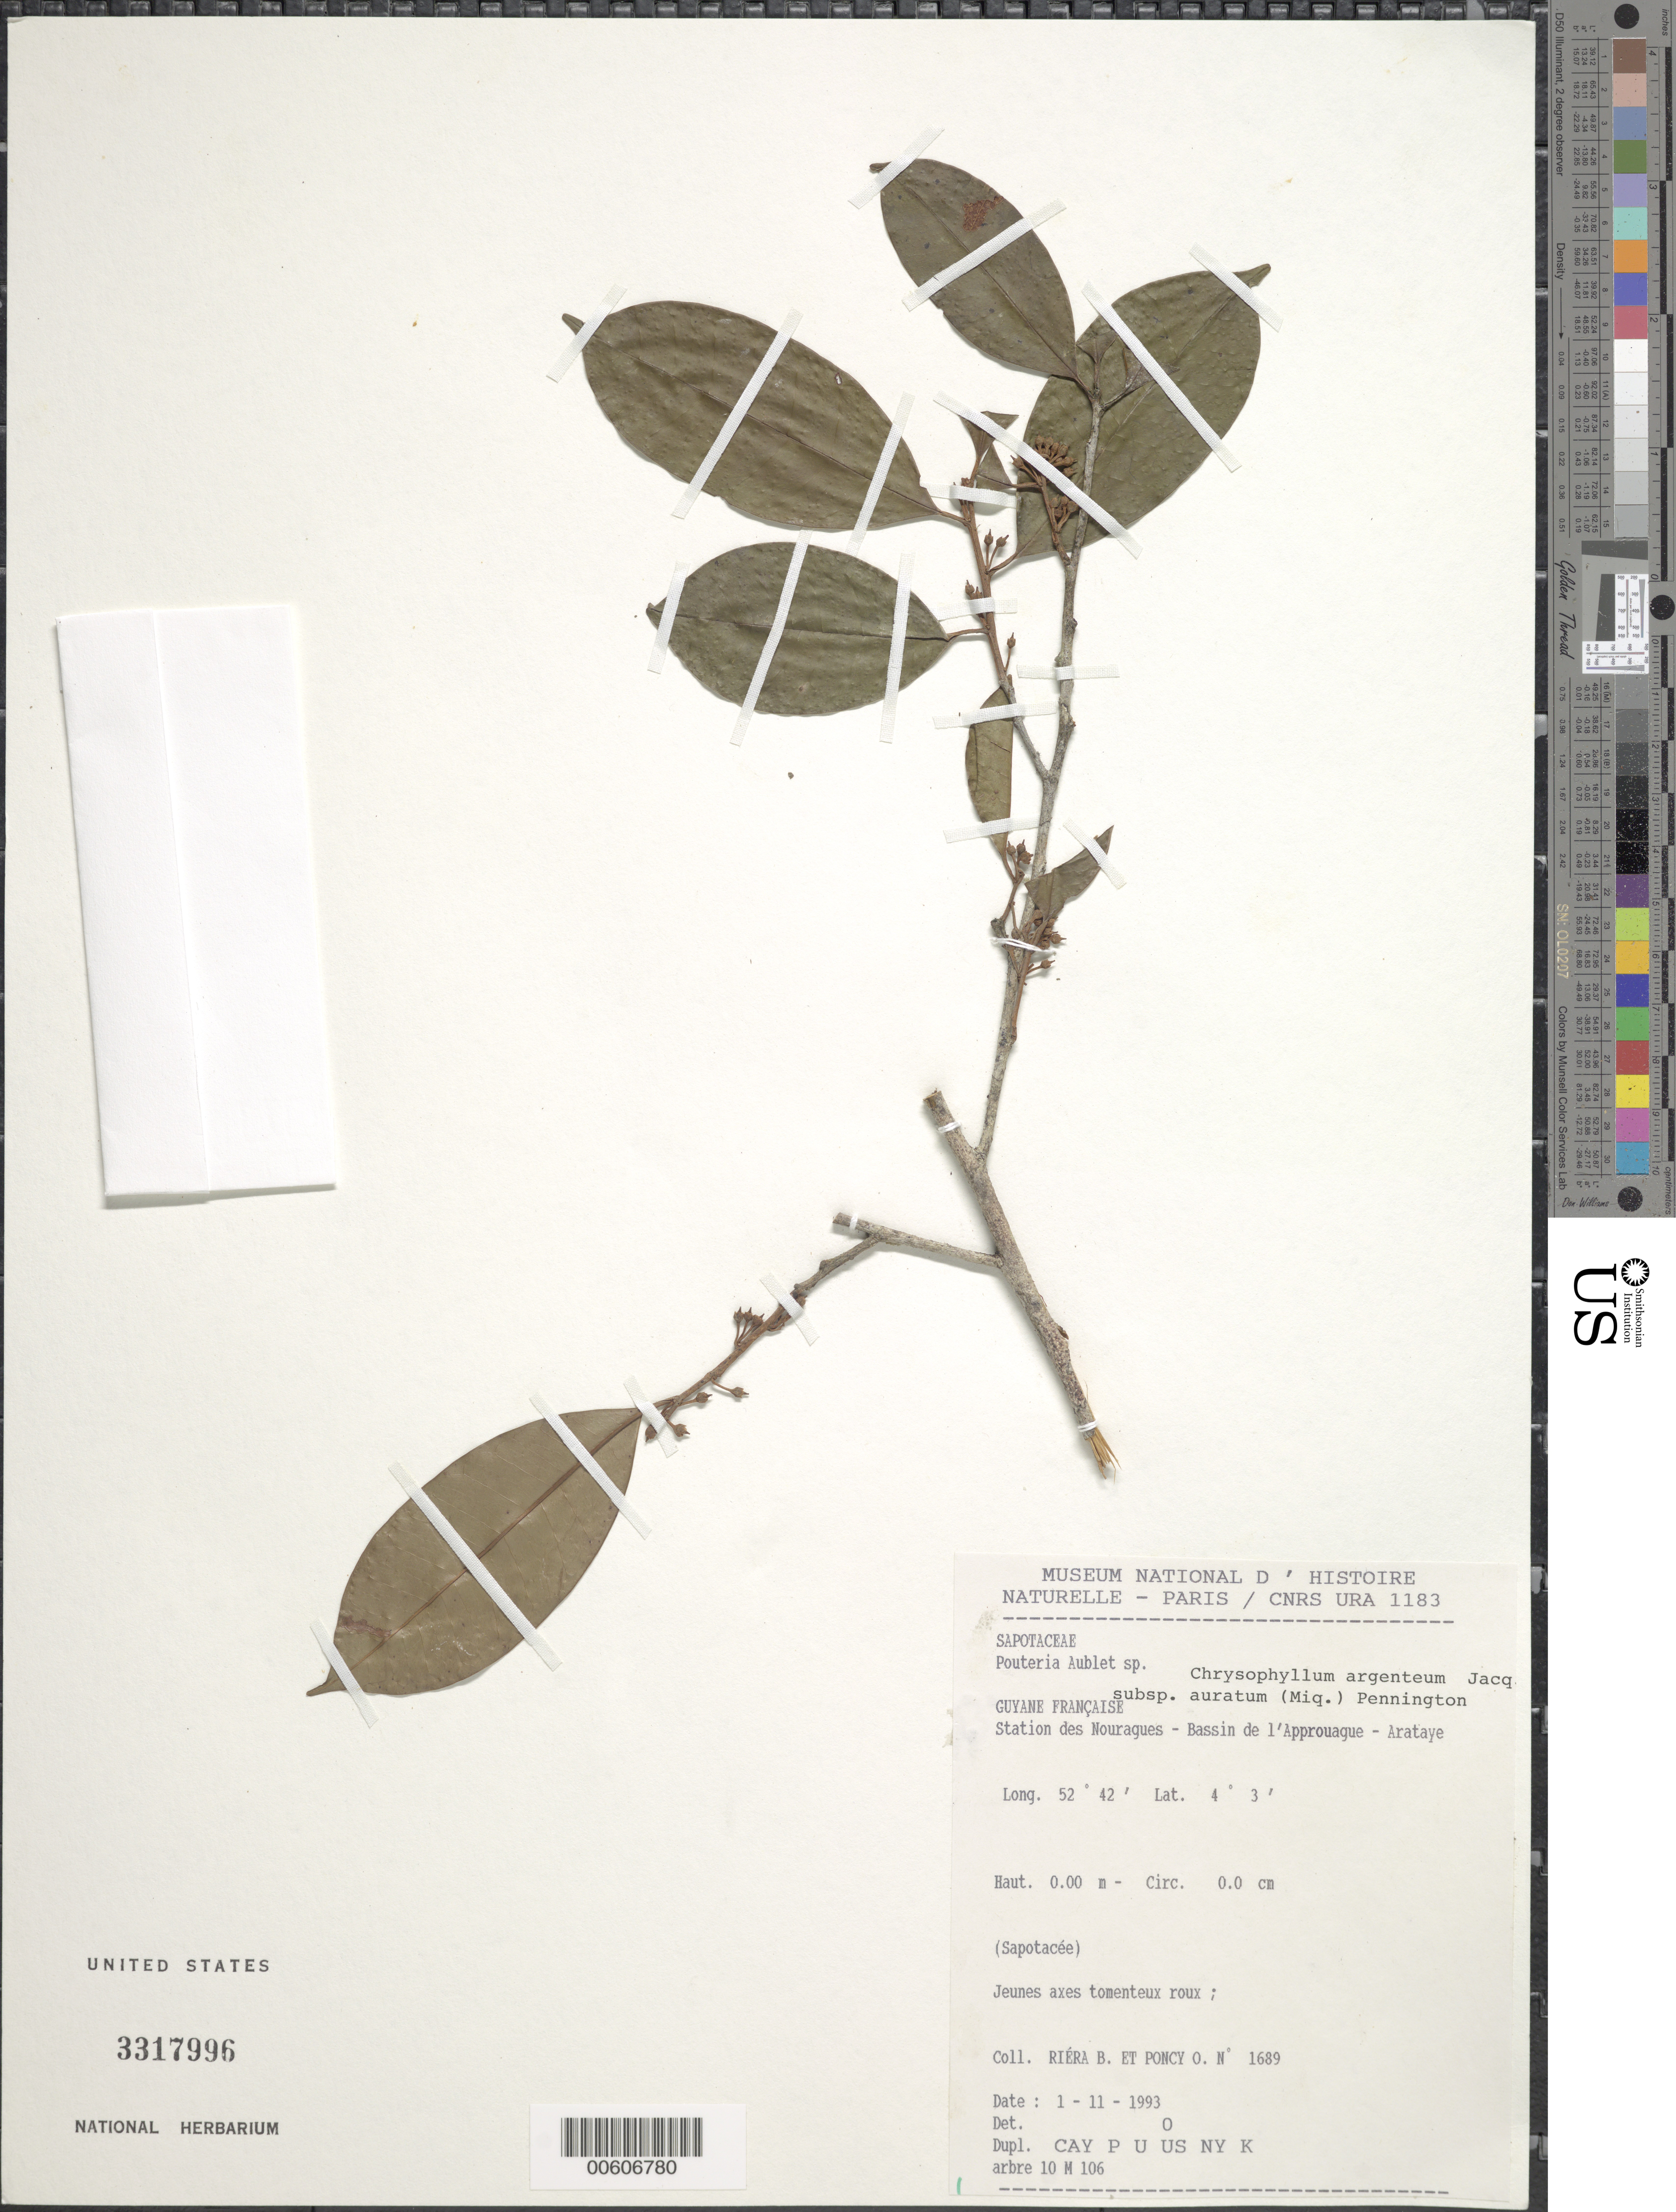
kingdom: Plantae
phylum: Tracheophyta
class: Magnoliopsida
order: Ericales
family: Sapotaceae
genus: Chrysophyllum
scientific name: Chrysophyllum argenteum subsp. auratum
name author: (Miq.) T.D. Penn.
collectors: B. Riéra & O. Poncy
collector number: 1689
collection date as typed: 1-Nov-93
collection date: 1993-11-01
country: French Guiana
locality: Station des Nouragues, Bassin de l'Approuague, Arataye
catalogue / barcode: US 3317996